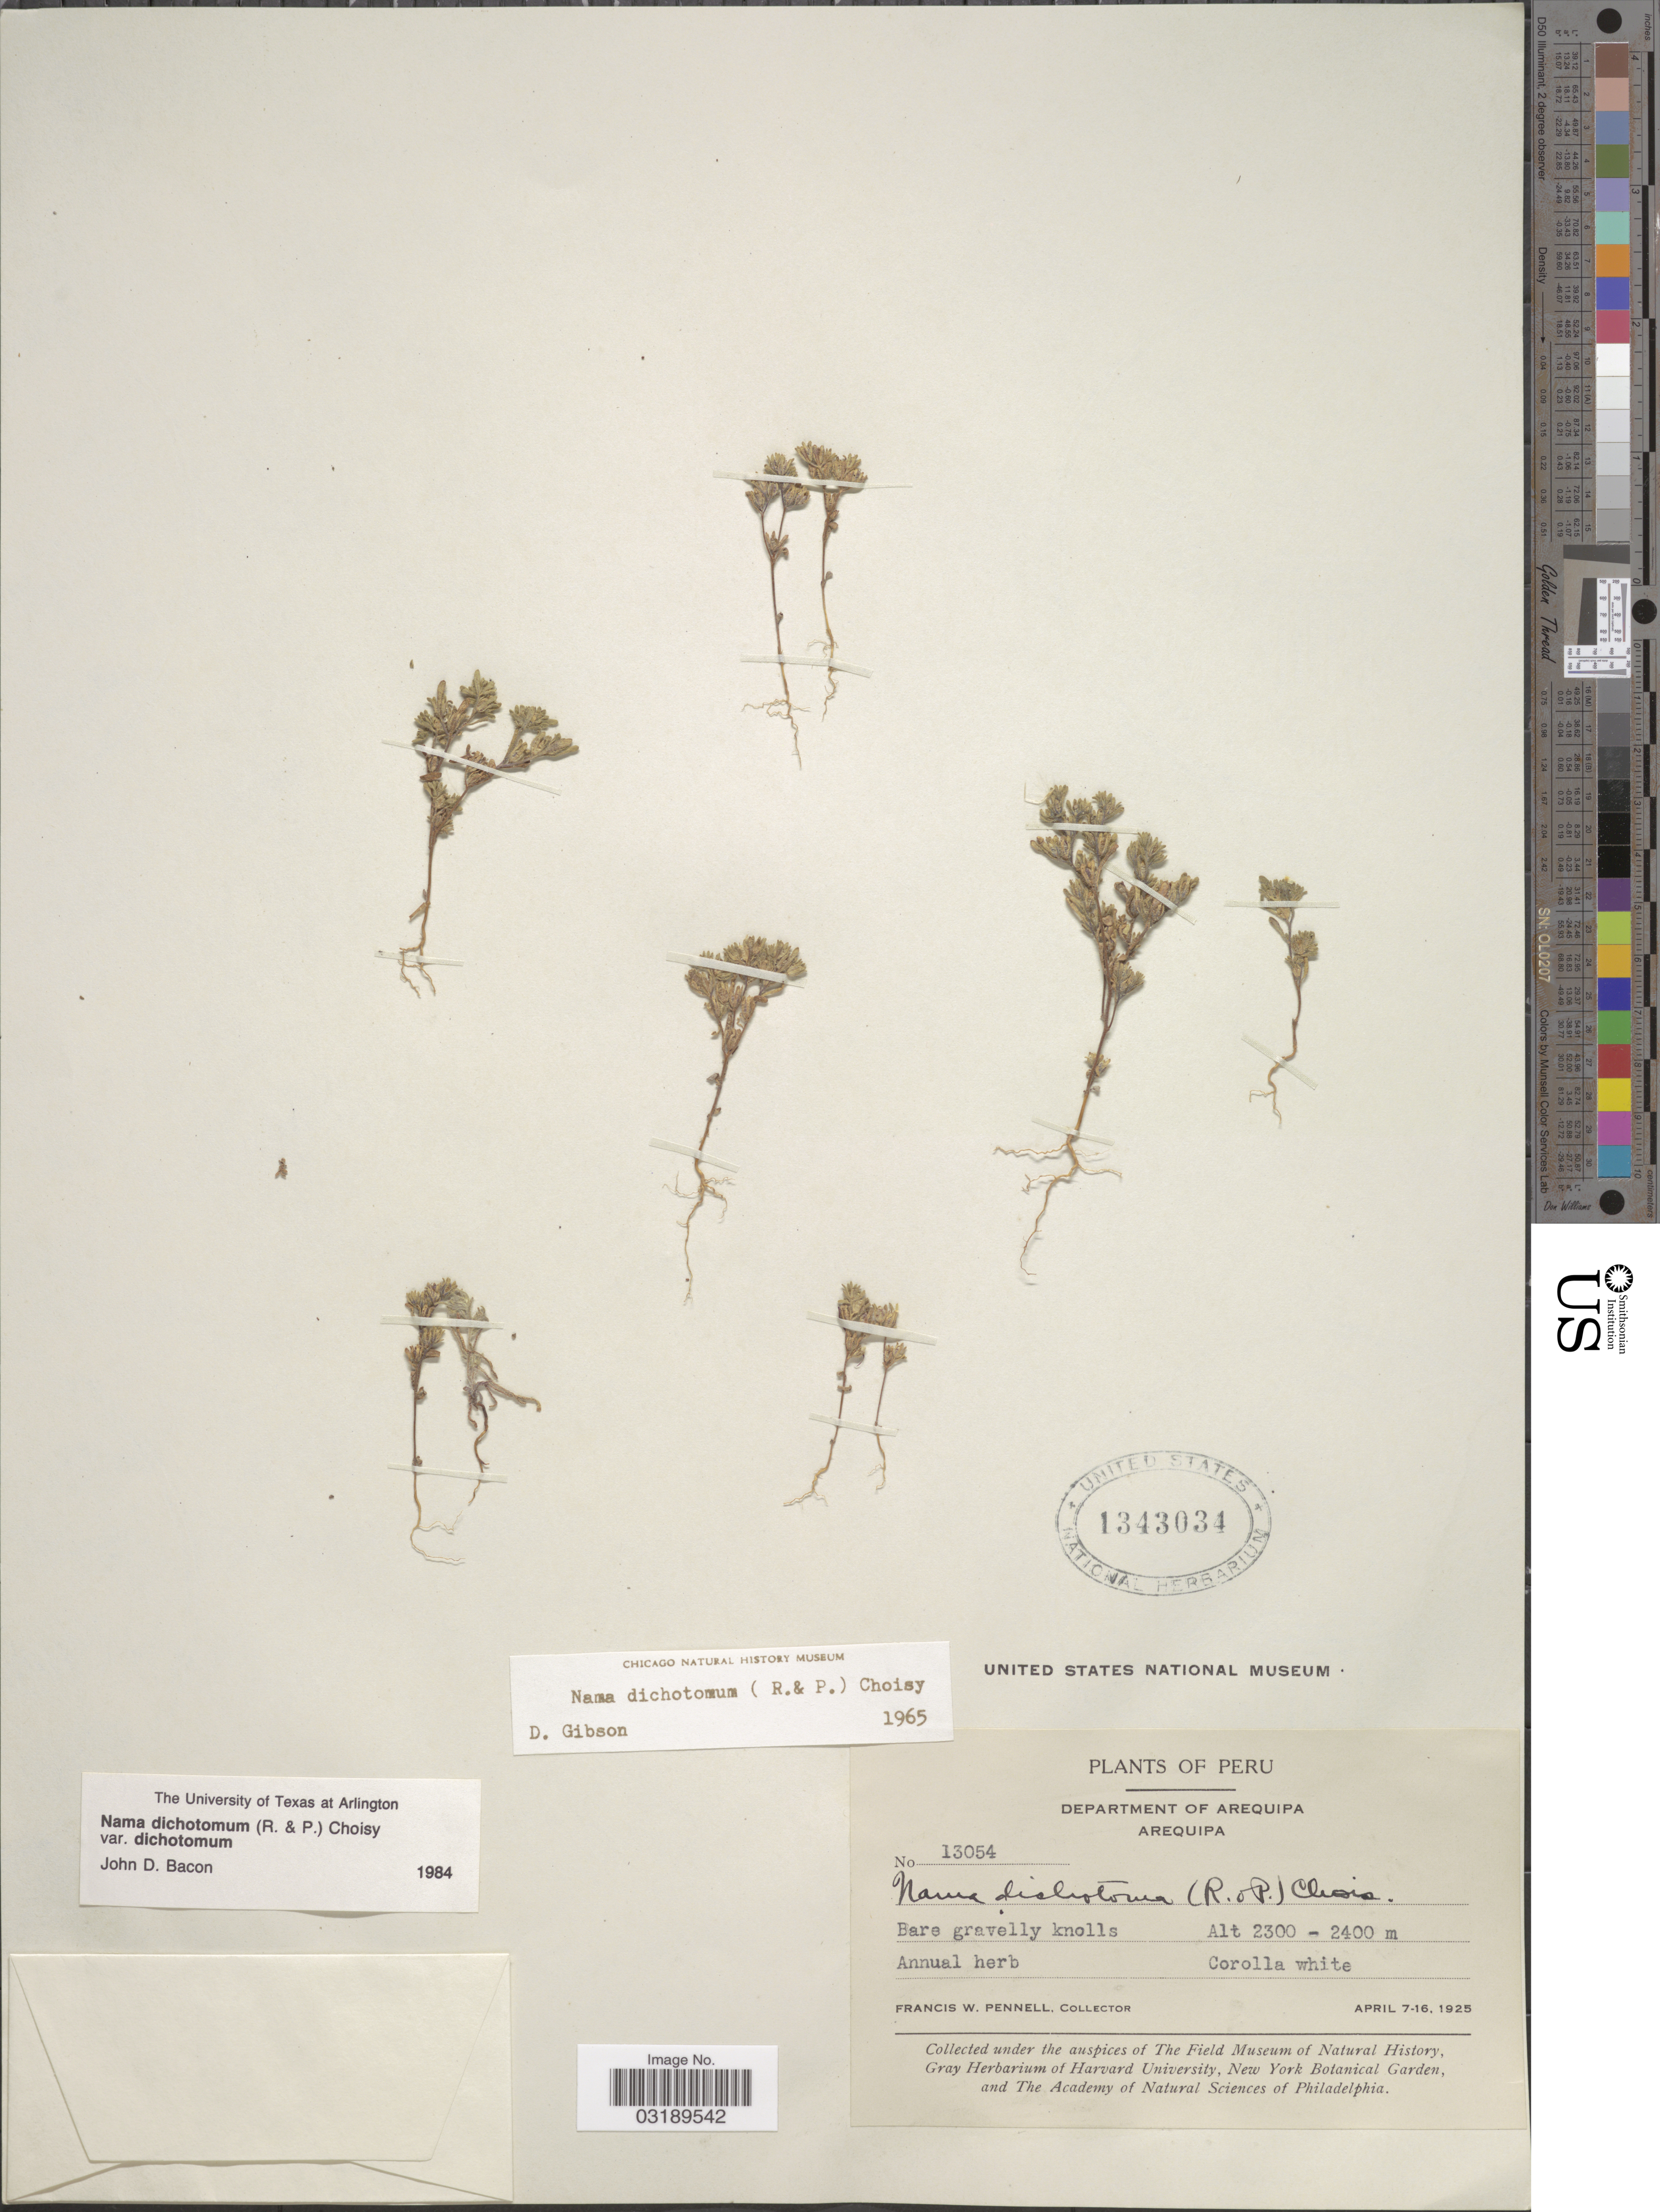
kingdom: Plantae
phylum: Tracheophyta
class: Magnoliopsida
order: Boraginales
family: Namaceae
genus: Nama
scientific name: Nama dichotoma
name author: (Ruiz & Pav.) Choisy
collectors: F. W. Pennell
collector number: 13054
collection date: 1925-04-07/1925-04-16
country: Peru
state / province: Arequipa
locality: Department of Arequipa.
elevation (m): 2300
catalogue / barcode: US 1343034